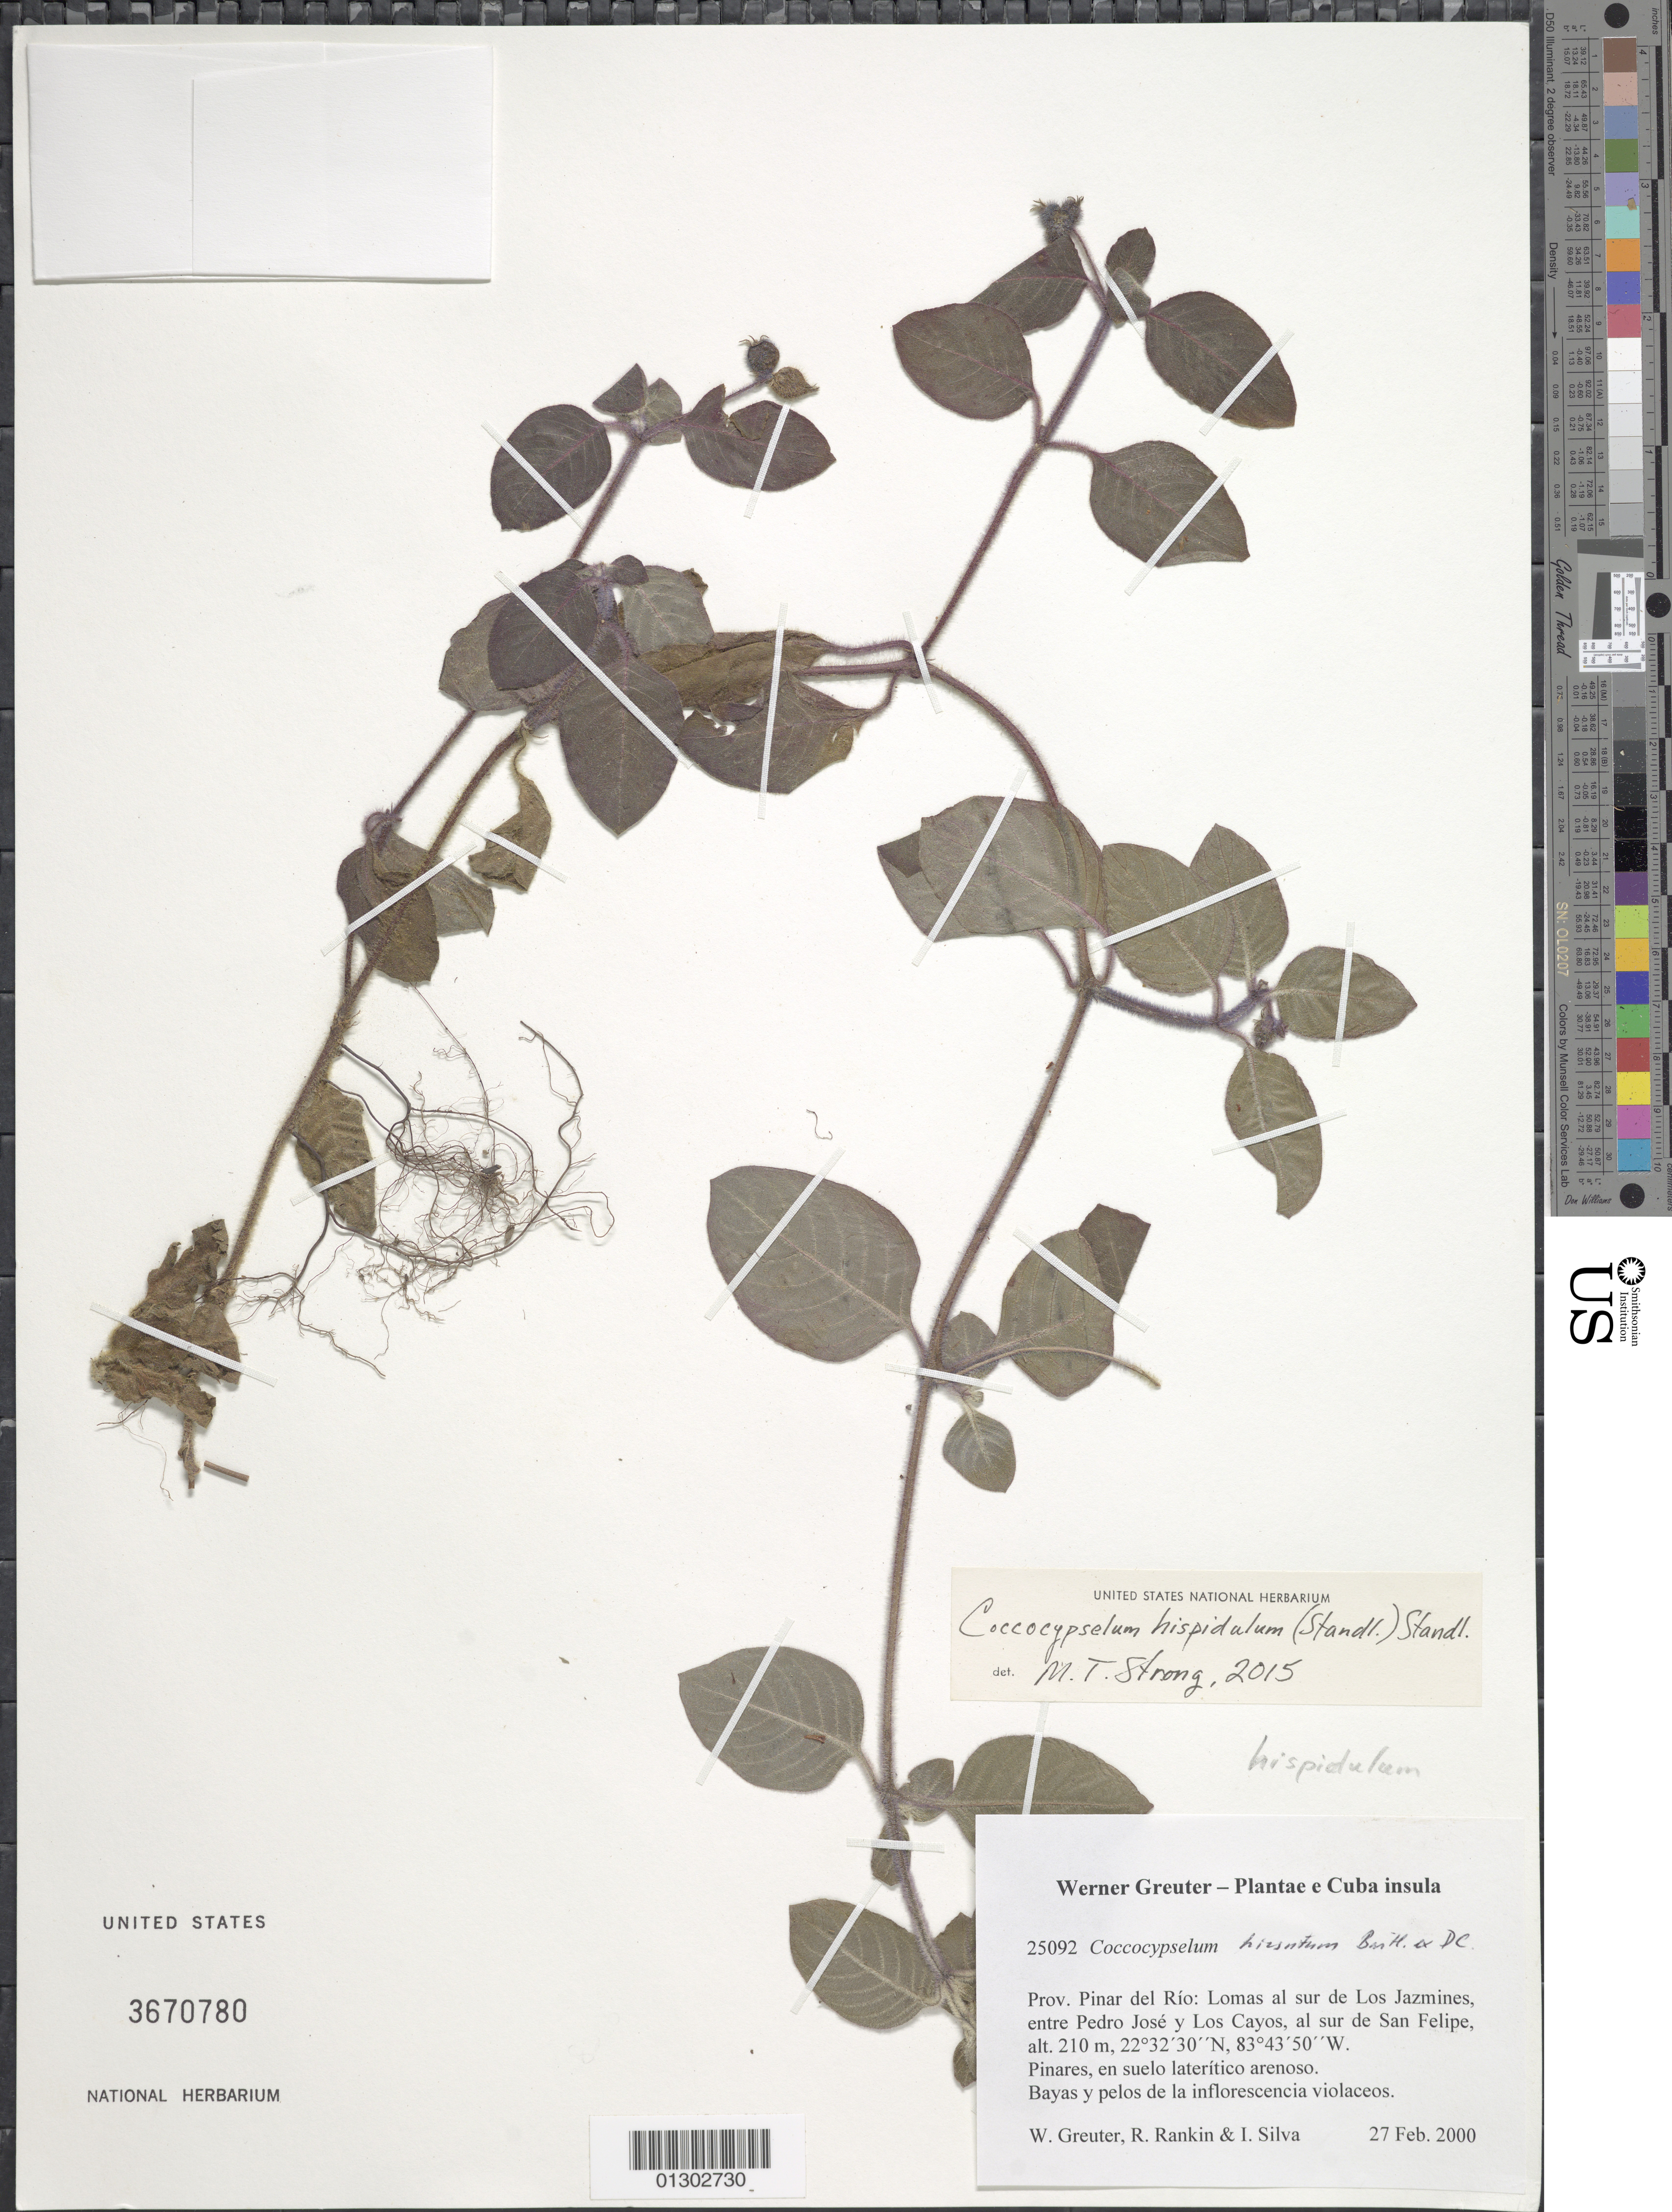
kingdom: Plantae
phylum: Tracheophyta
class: Magnoliopsida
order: Gentianales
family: Rubiaceae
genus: Coccocypselum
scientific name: Coccocypselum hispidulum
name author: (Standl.) Standl.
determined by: Strong, M. T., (US), Smithsonian Institution - National Museum of Natural History (UNITED STATES)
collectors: W. R. Greuter, R. Rankin Rodriguez & I. Silva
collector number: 25092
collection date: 2000-02-27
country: Cuba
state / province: Pinar del Rio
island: Cuba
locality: Los Jazmines, lomas al sur; entre Pedro José y Los Cayos, al sur de San Felipe.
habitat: Pinares, en suelo laterítico arenoso.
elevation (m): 210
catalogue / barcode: US 3670780